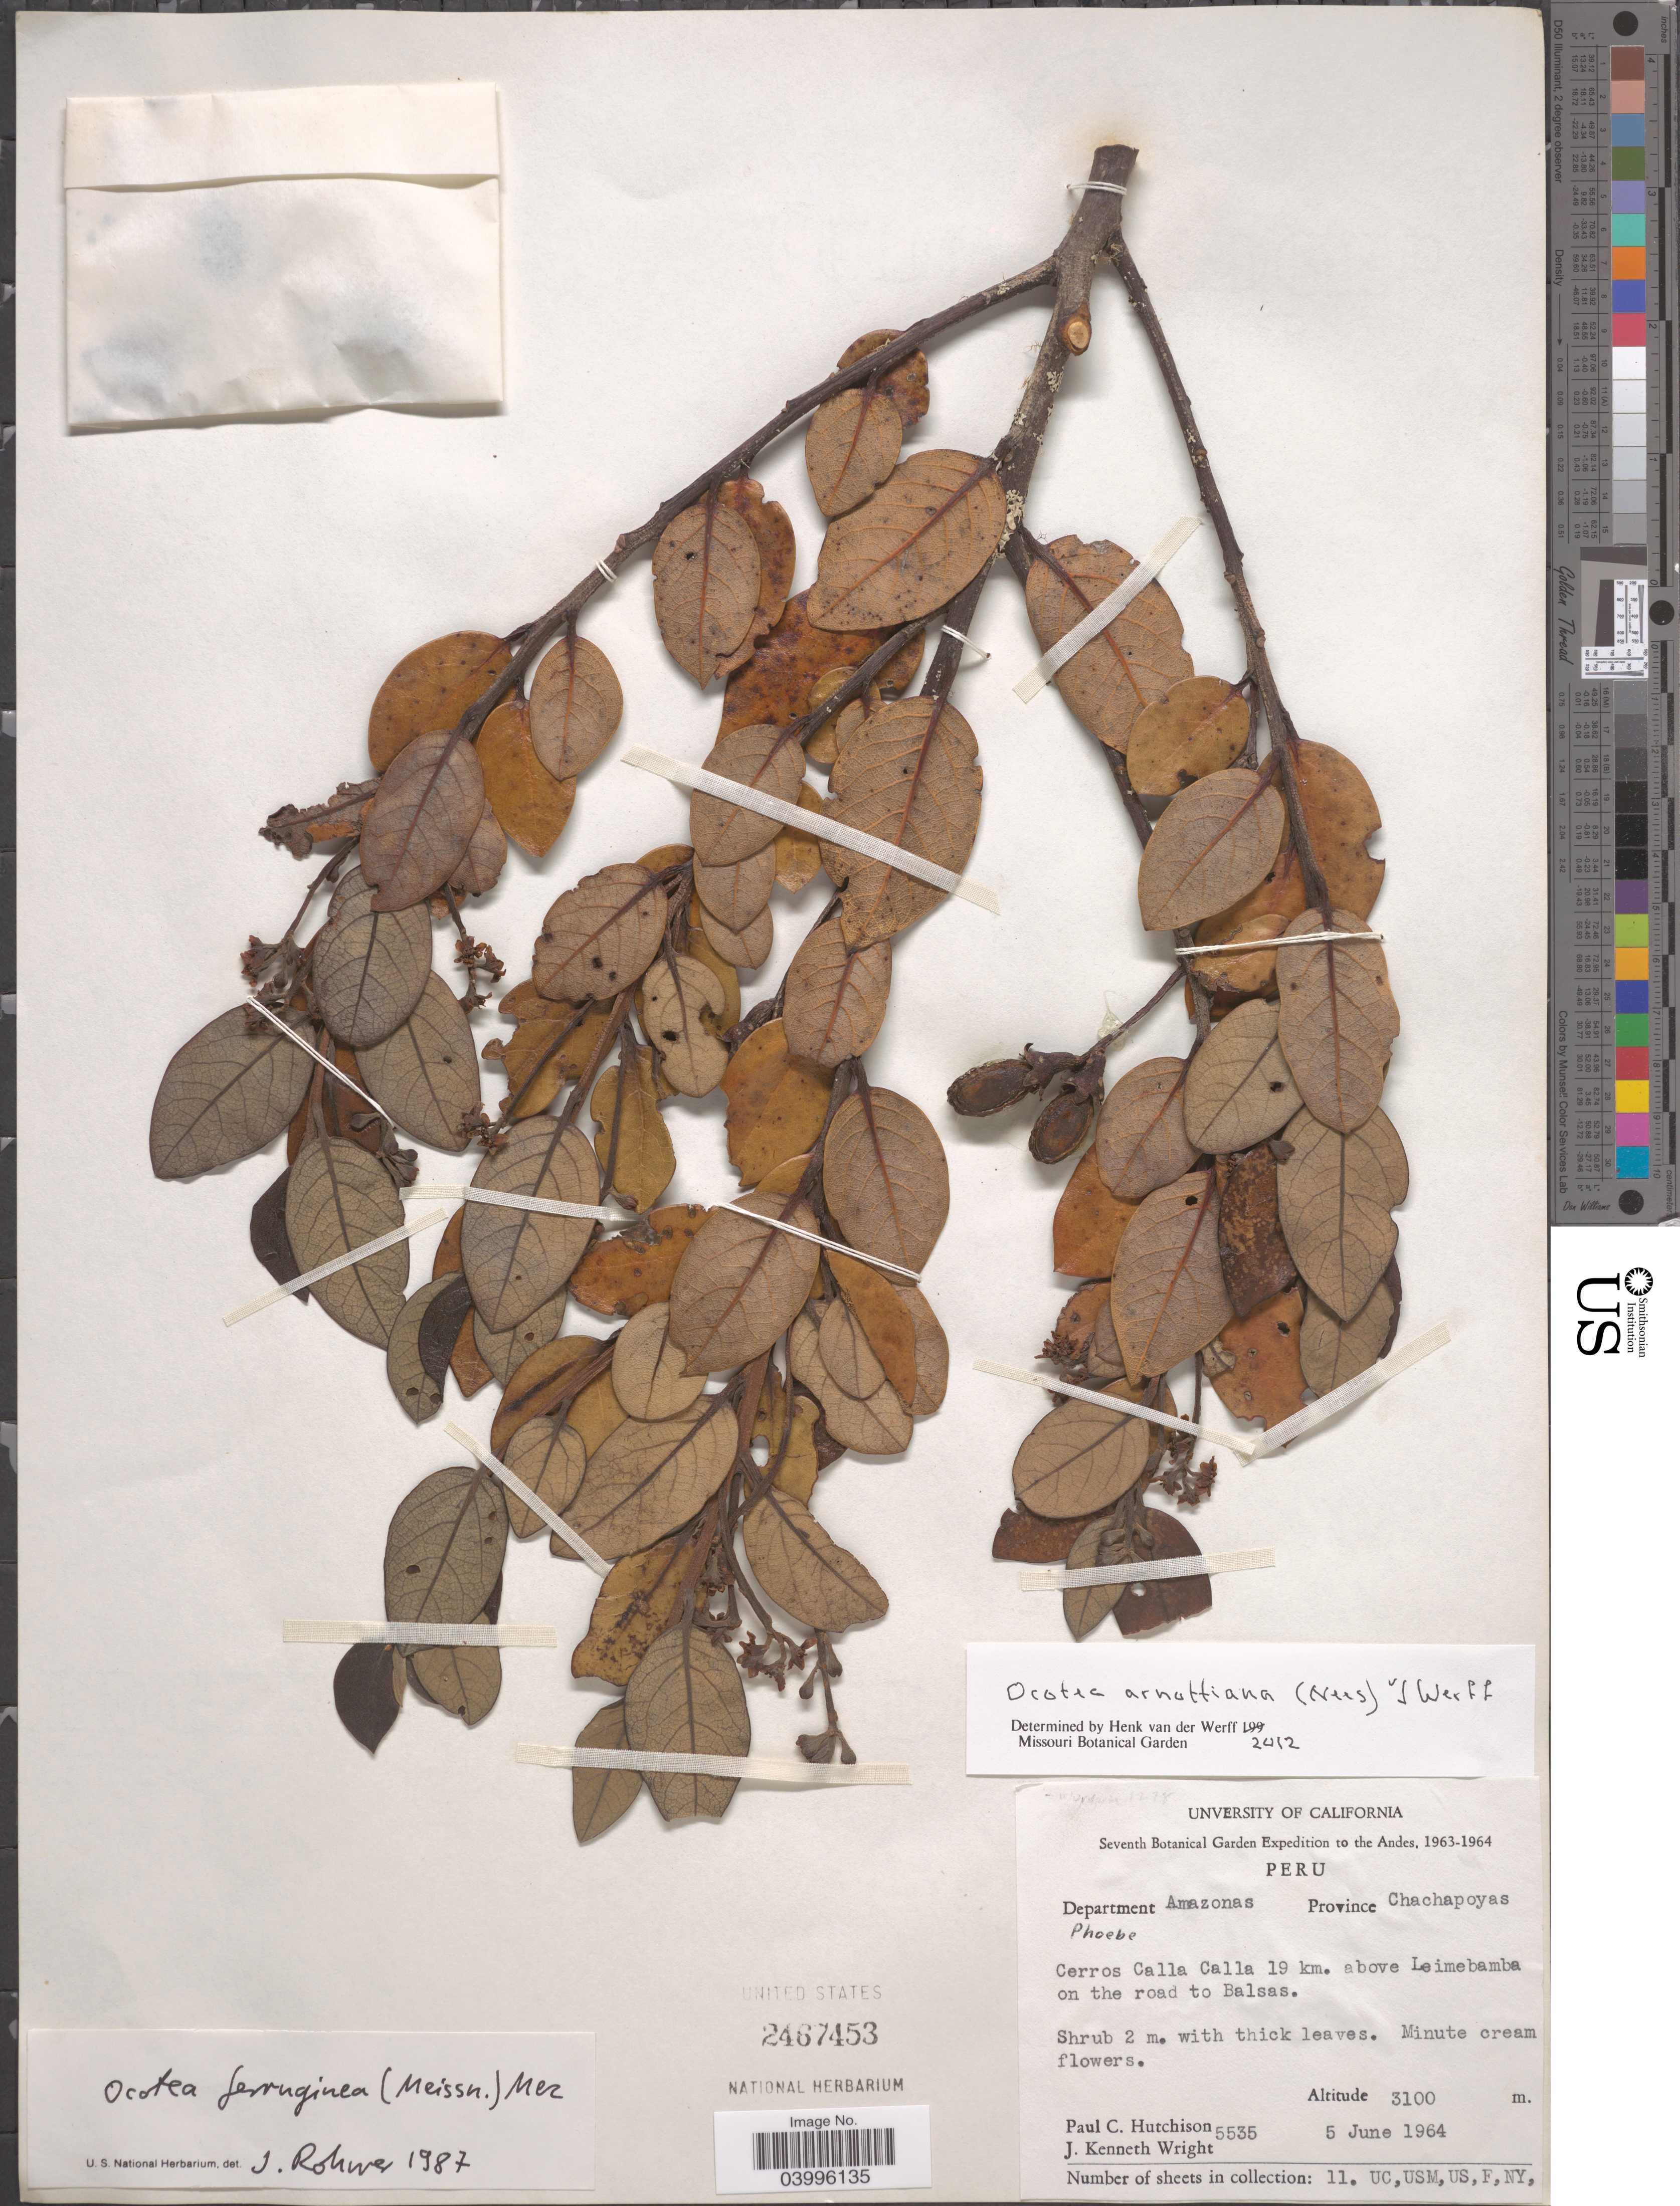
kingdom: Plantae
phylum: Tracheophyta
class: Magnoliopsida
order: Laurales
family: Lauraceae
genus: Ocotea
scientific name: Ocotea arnottiana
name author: (Nees) van der Werff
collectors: P. C. Hutchison & J. K. Wright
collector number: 5535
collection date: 1964-06-05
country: Peru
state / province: Amazonas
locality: The Andes. Department Amazonas. Province Chachapoyas. Cerros Calla Calla 19 km. above Leimebamba on the road to Balsas.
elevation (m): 3100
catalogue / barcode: US 2467453